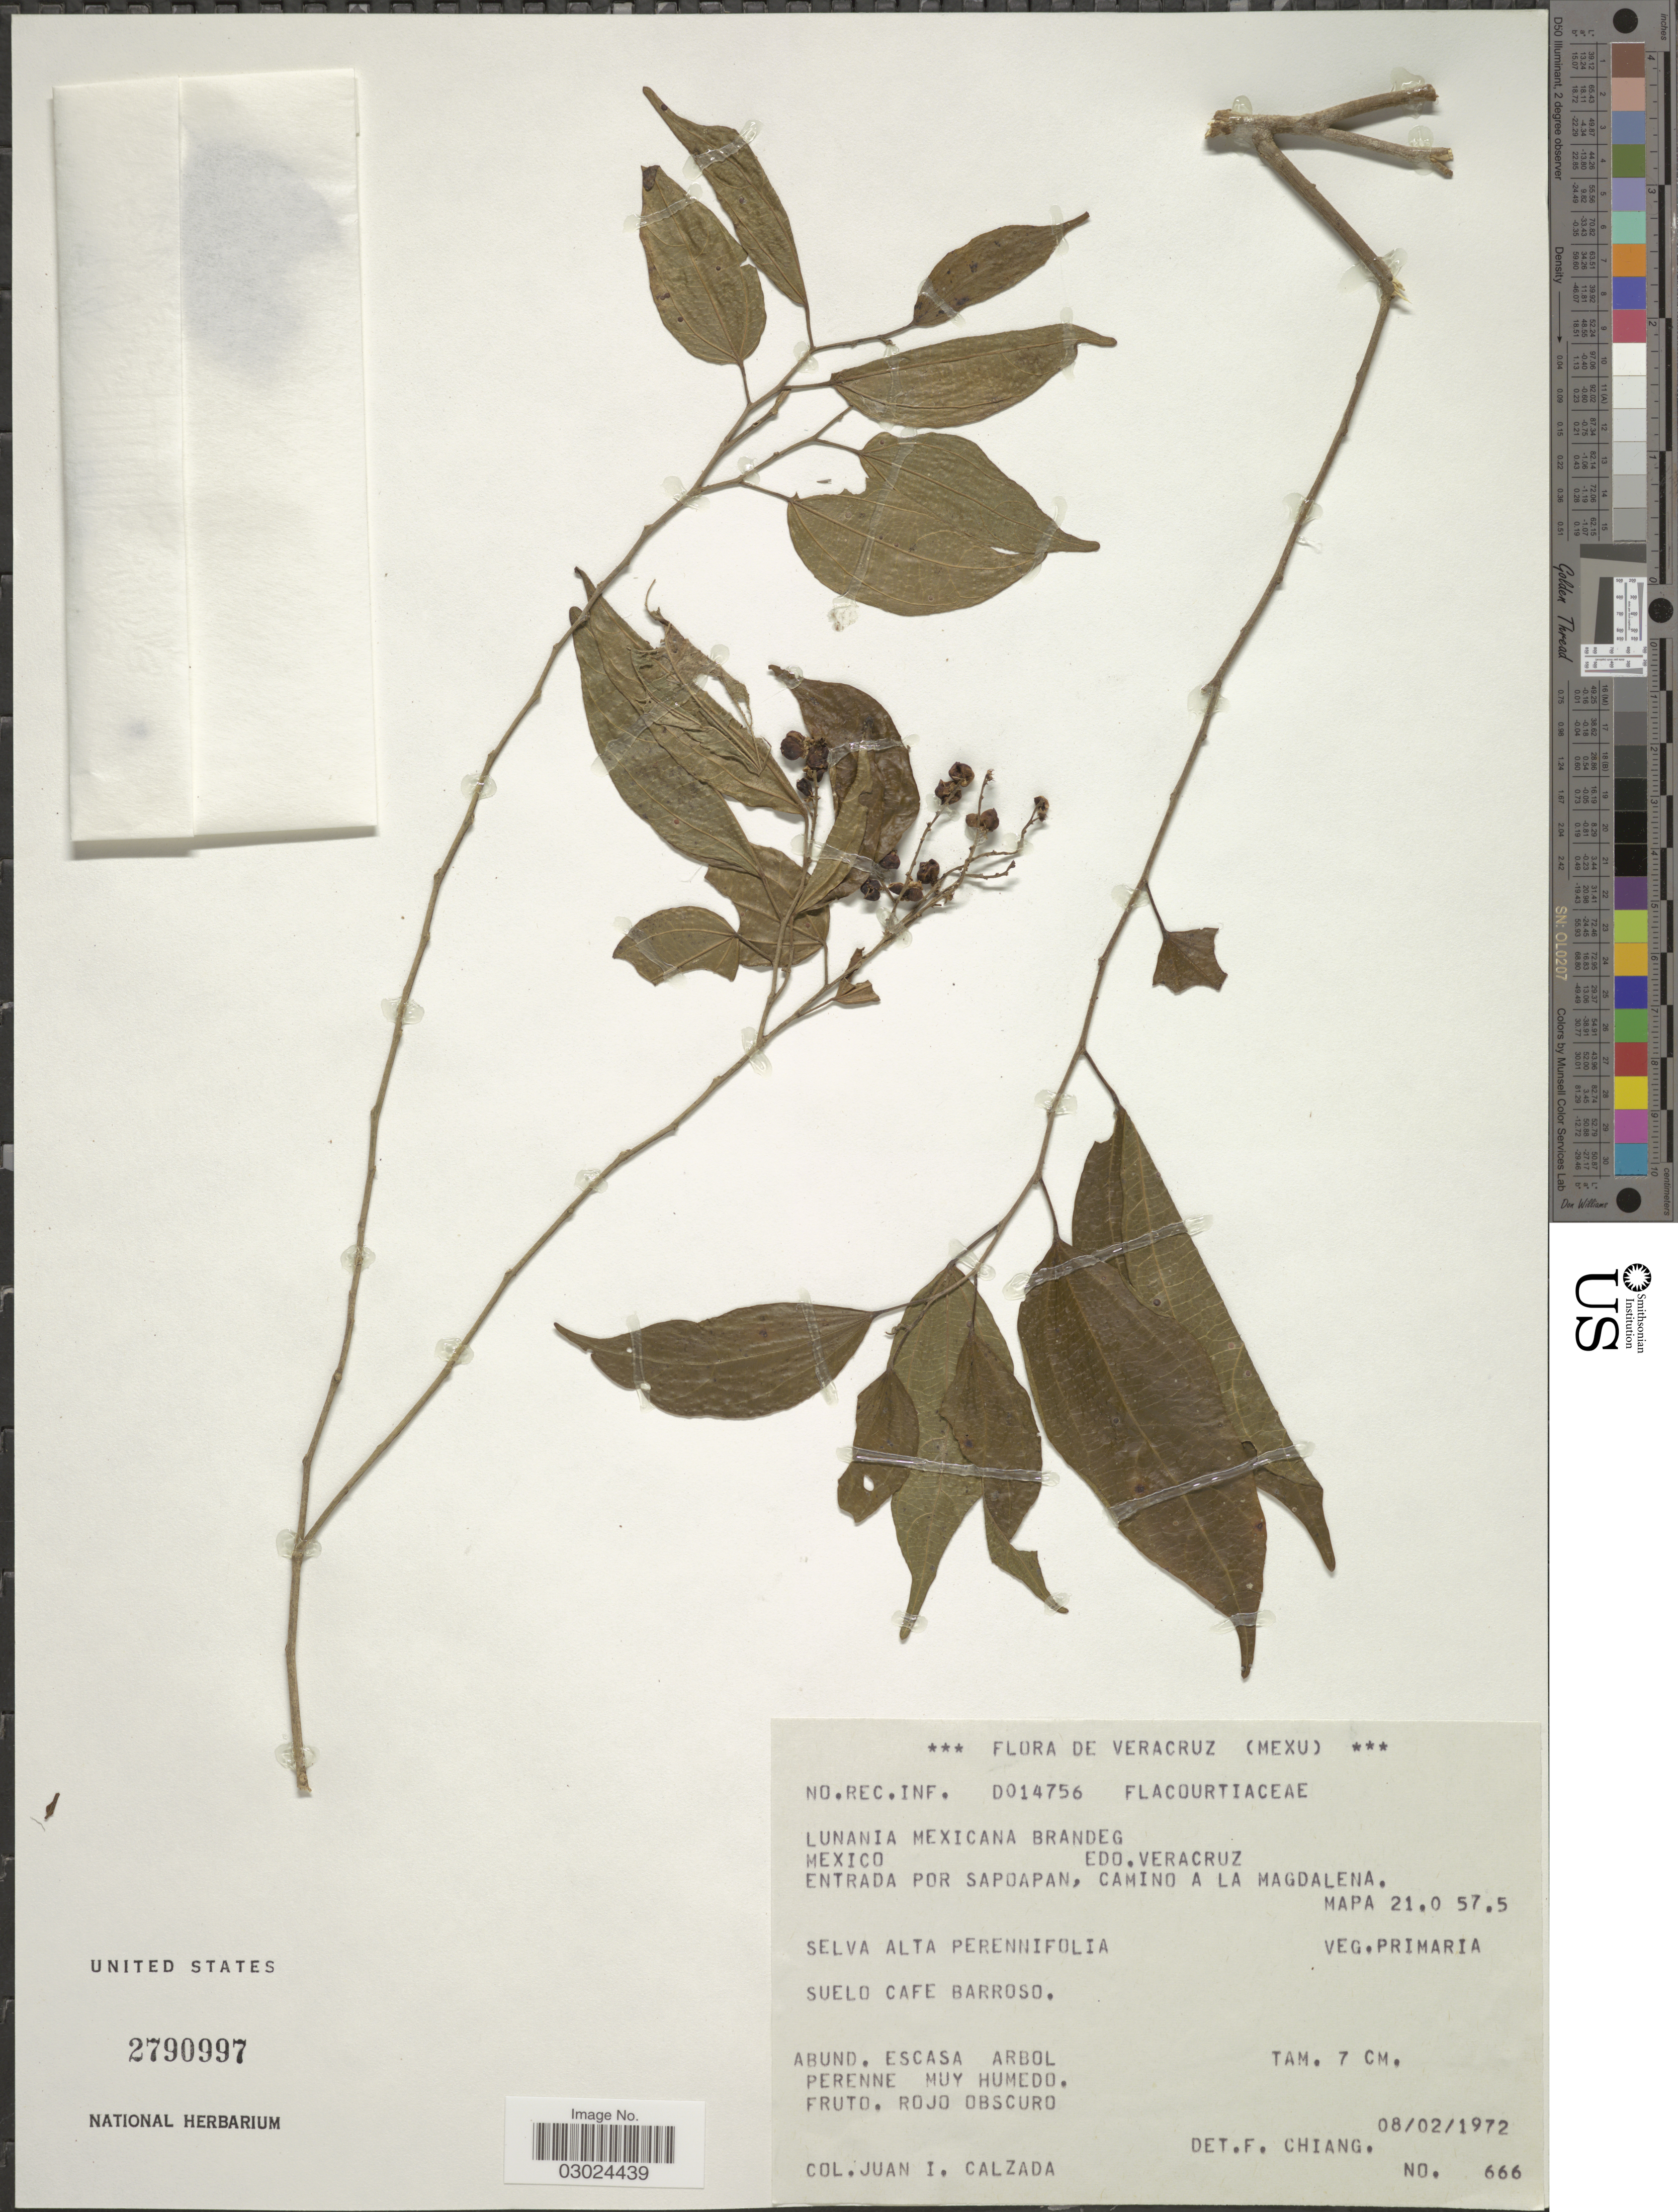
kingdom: Plantae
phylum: Tracheophyta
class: Magnoliopsida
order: Malpighiales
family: Salicaceae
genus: Lunania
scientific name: Lunania mexicana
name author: Brandegee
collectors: J. I. Calzada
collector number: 666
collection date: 1972-02-08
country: Mexico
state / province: Veracruz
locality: Veracruz. Edo. Veracruz. Entrada por Sapoapan, camino a la Magdalena.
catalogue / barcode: US 2790997